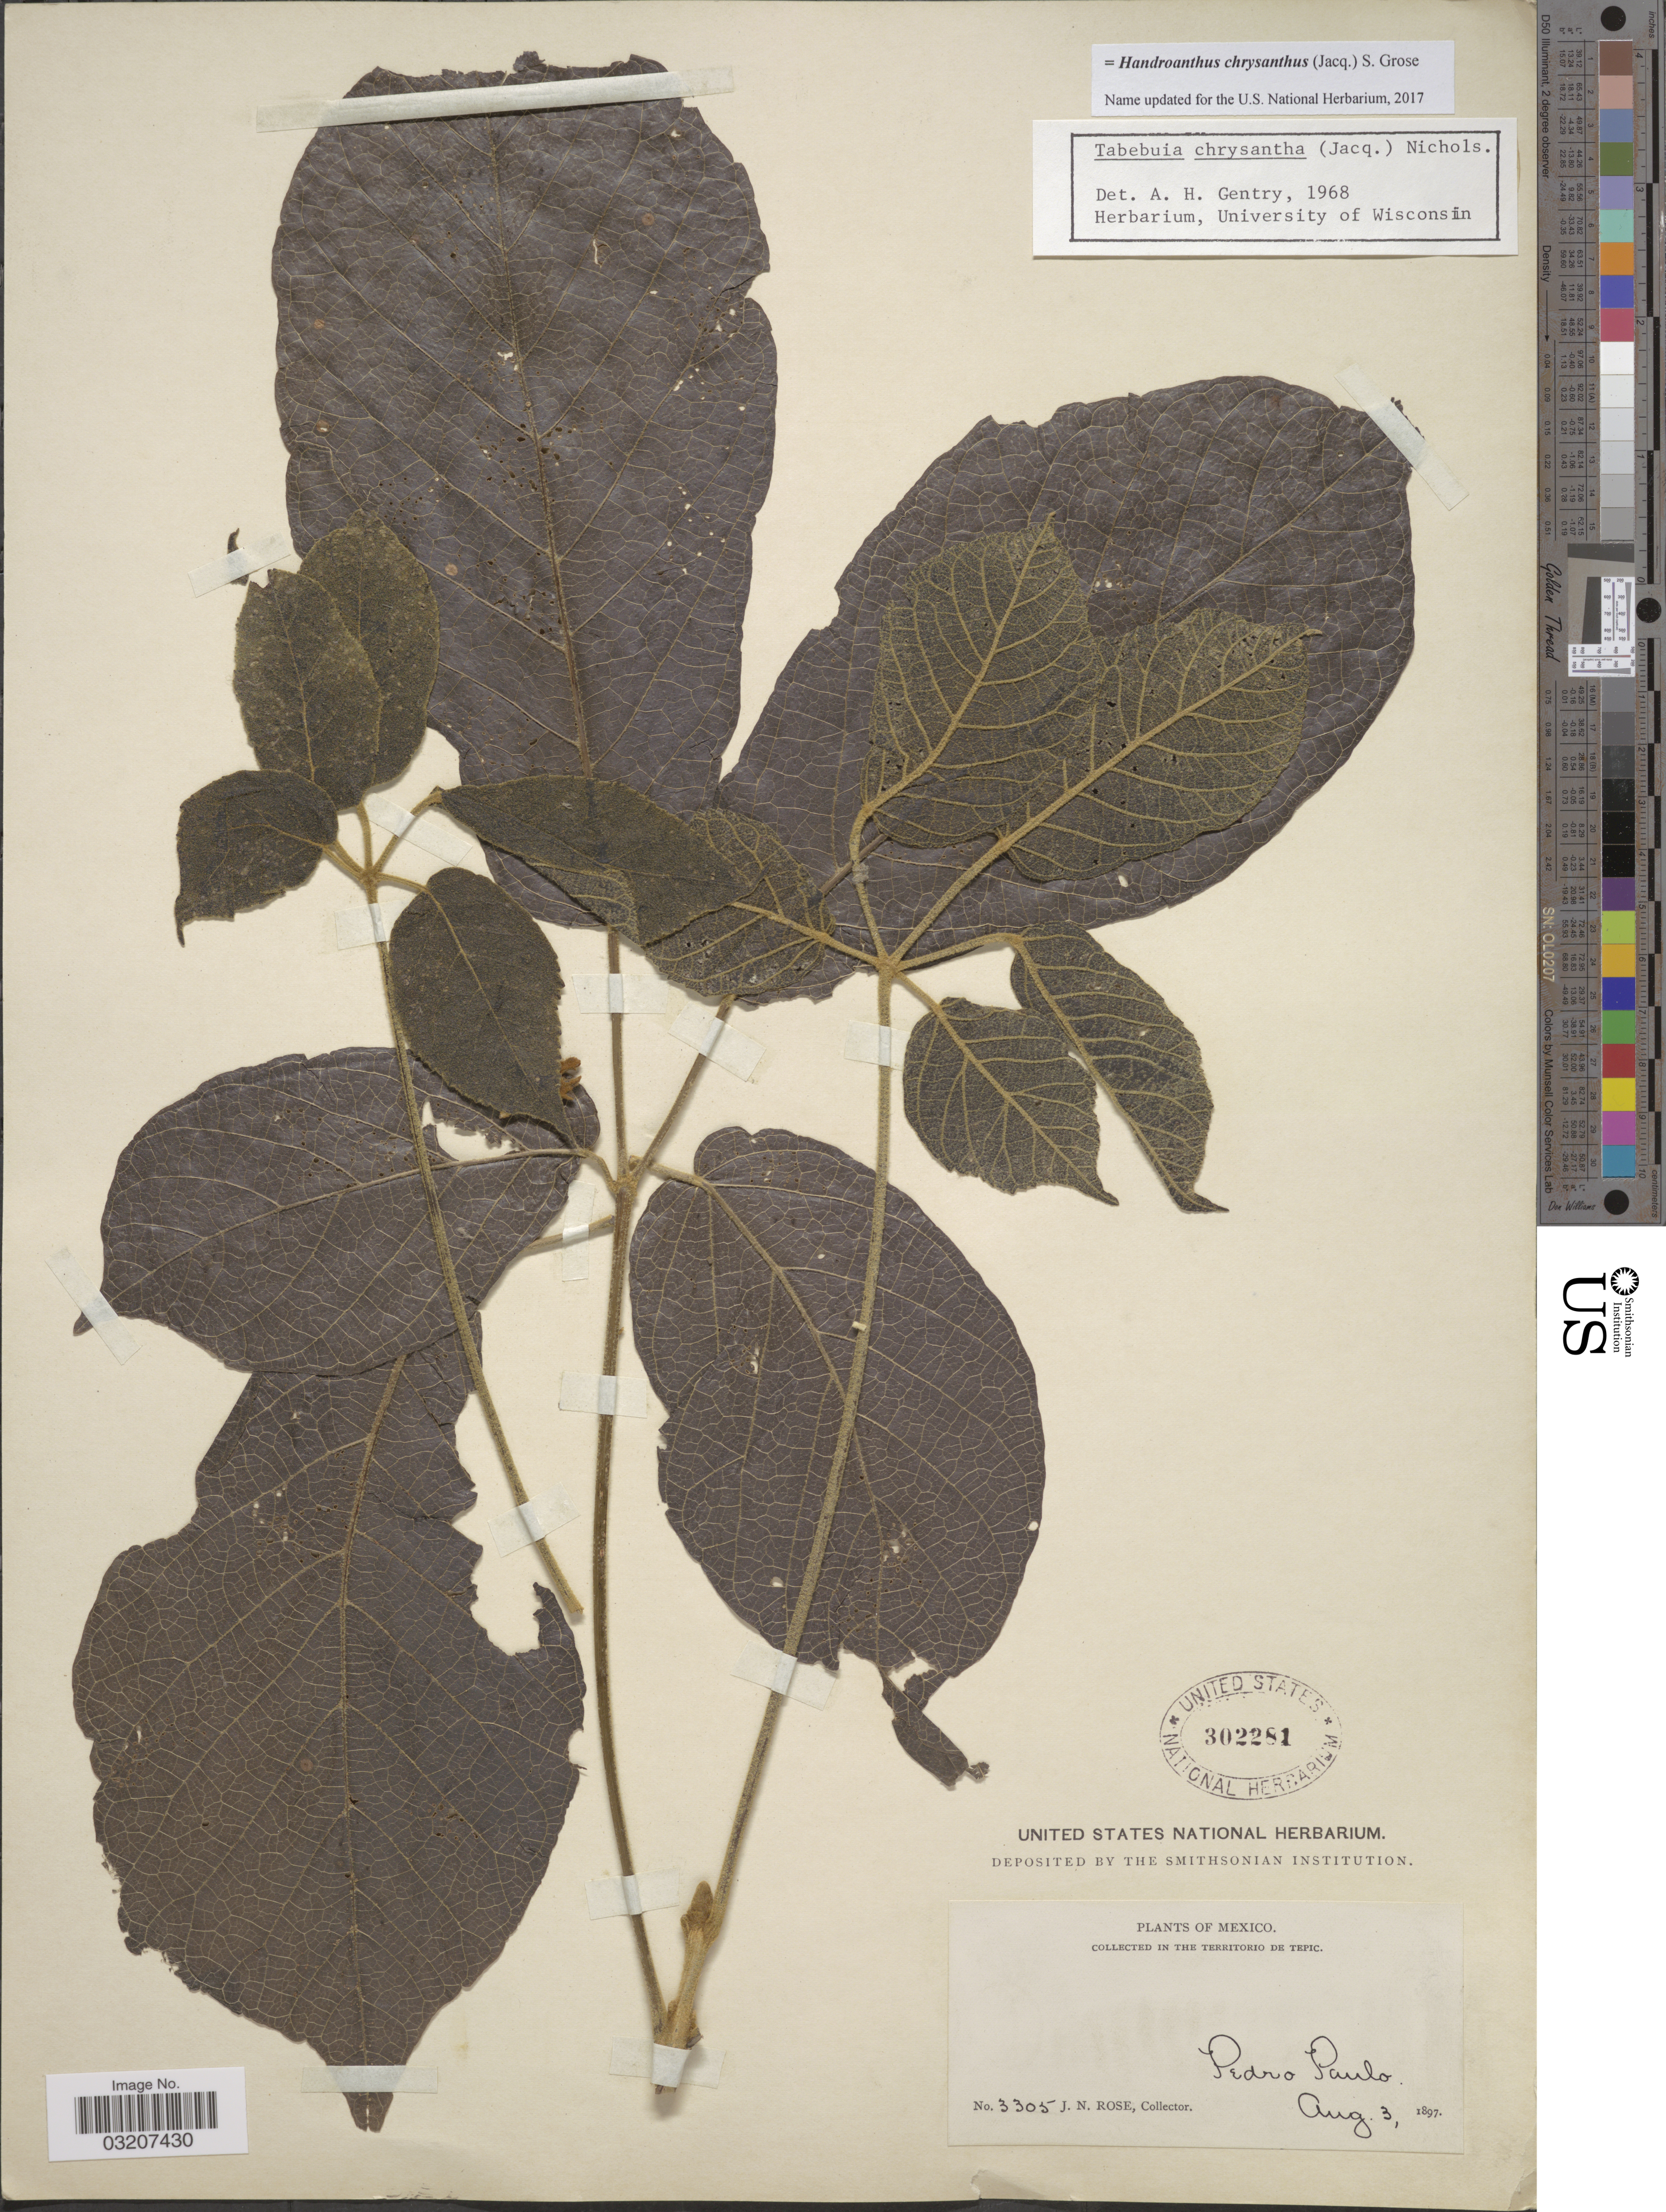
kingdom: Plantae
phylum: Tracheophyta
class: Magnoliopsida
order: Lamiales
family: Bignoniaceae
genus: Handroanthus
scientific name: Handroanthus chrysanthus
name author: (Jacq.) S.O. Grose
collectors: J. N. Rose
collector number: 3305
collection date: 1897-08-03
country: Mexico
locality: In the territorio de Tepic, Pedro Paulo.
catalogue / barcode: US 302281